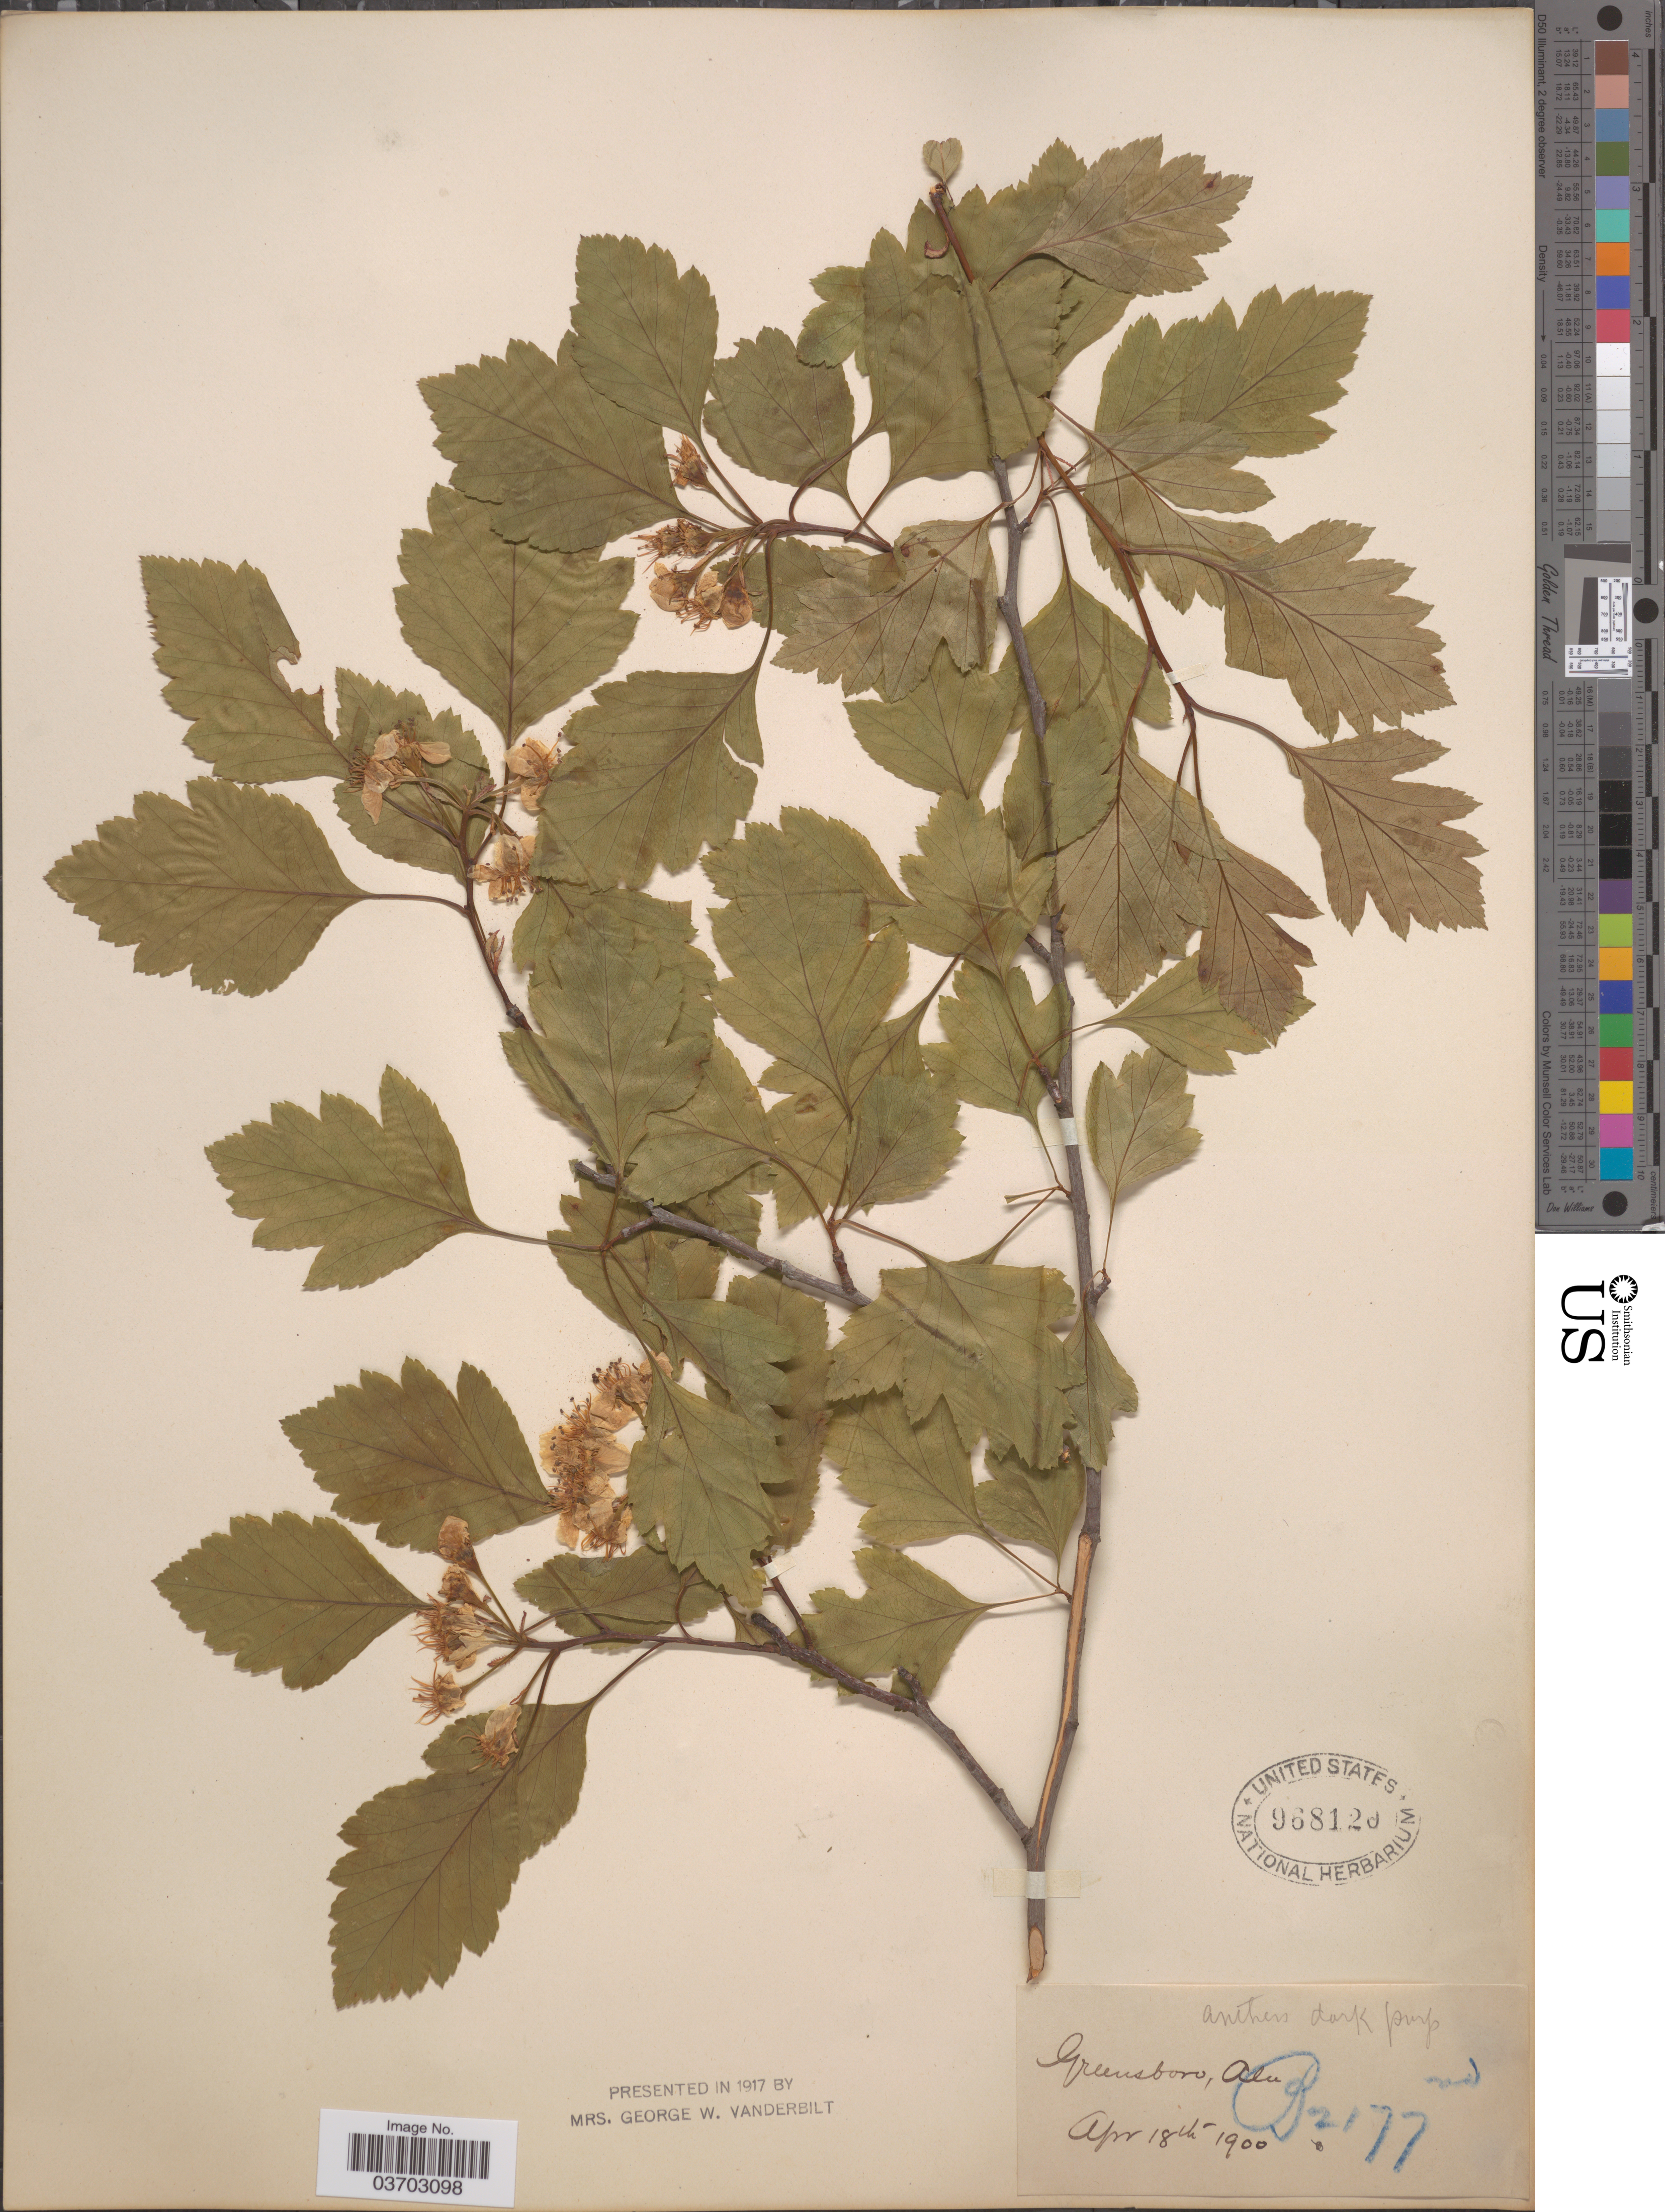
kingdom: Plantae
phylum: Tracheophyta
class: Magnoliopsida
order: Rosales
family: Rosaceae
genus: Crataegus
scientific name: Crataegus sp.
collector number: B2177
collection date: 1900-04-18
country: United States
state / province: Alabama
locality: Greensboro.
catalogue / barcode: US 968120